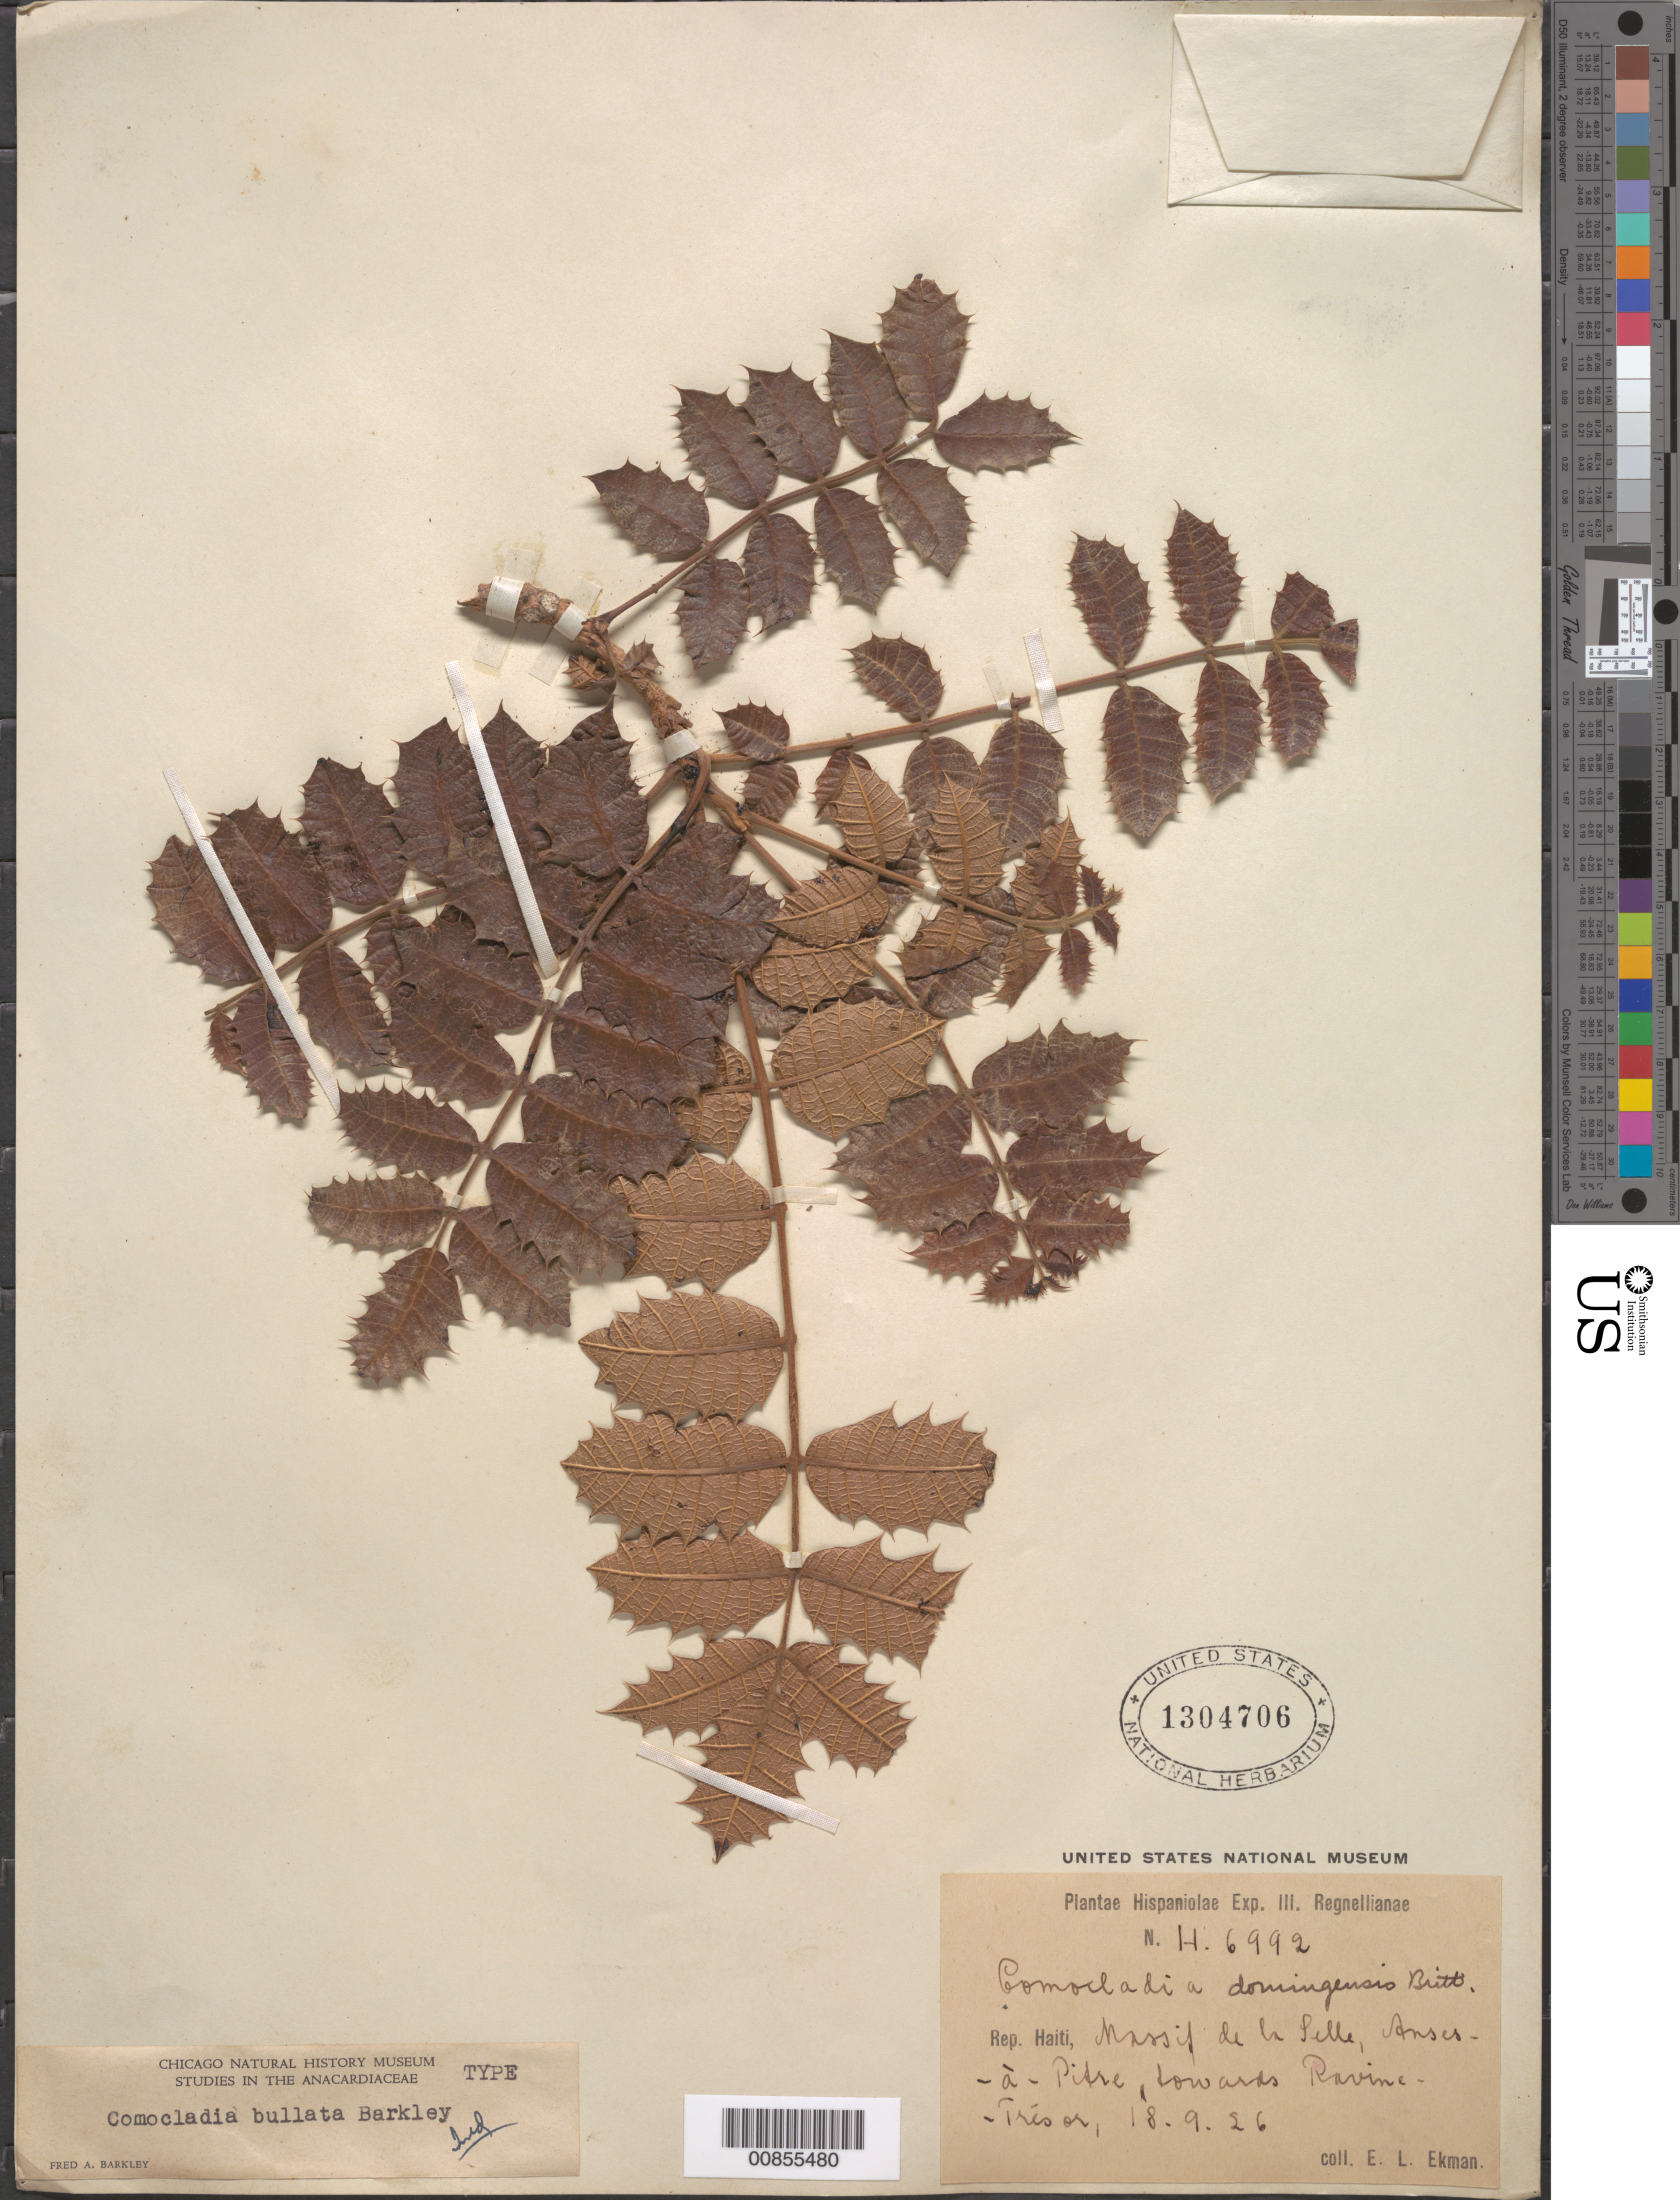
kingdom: Plantae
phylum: Tracheophyta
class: Magnoliopsida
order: Sapindales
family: Anacardiaceae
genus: Comocladia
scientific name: Comocladia domingensis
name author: Britton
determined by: Barkley, F. A.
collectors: E. L. Ekman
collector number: H 6992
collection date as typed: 18 Sep 1926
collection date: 1926-09-18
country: Haiti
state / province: Sud-Est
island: Hispaniola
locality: Massif de la Selle, Anse-à-Pitre, towards Ravine-Trèsor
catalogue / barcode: US 1304706